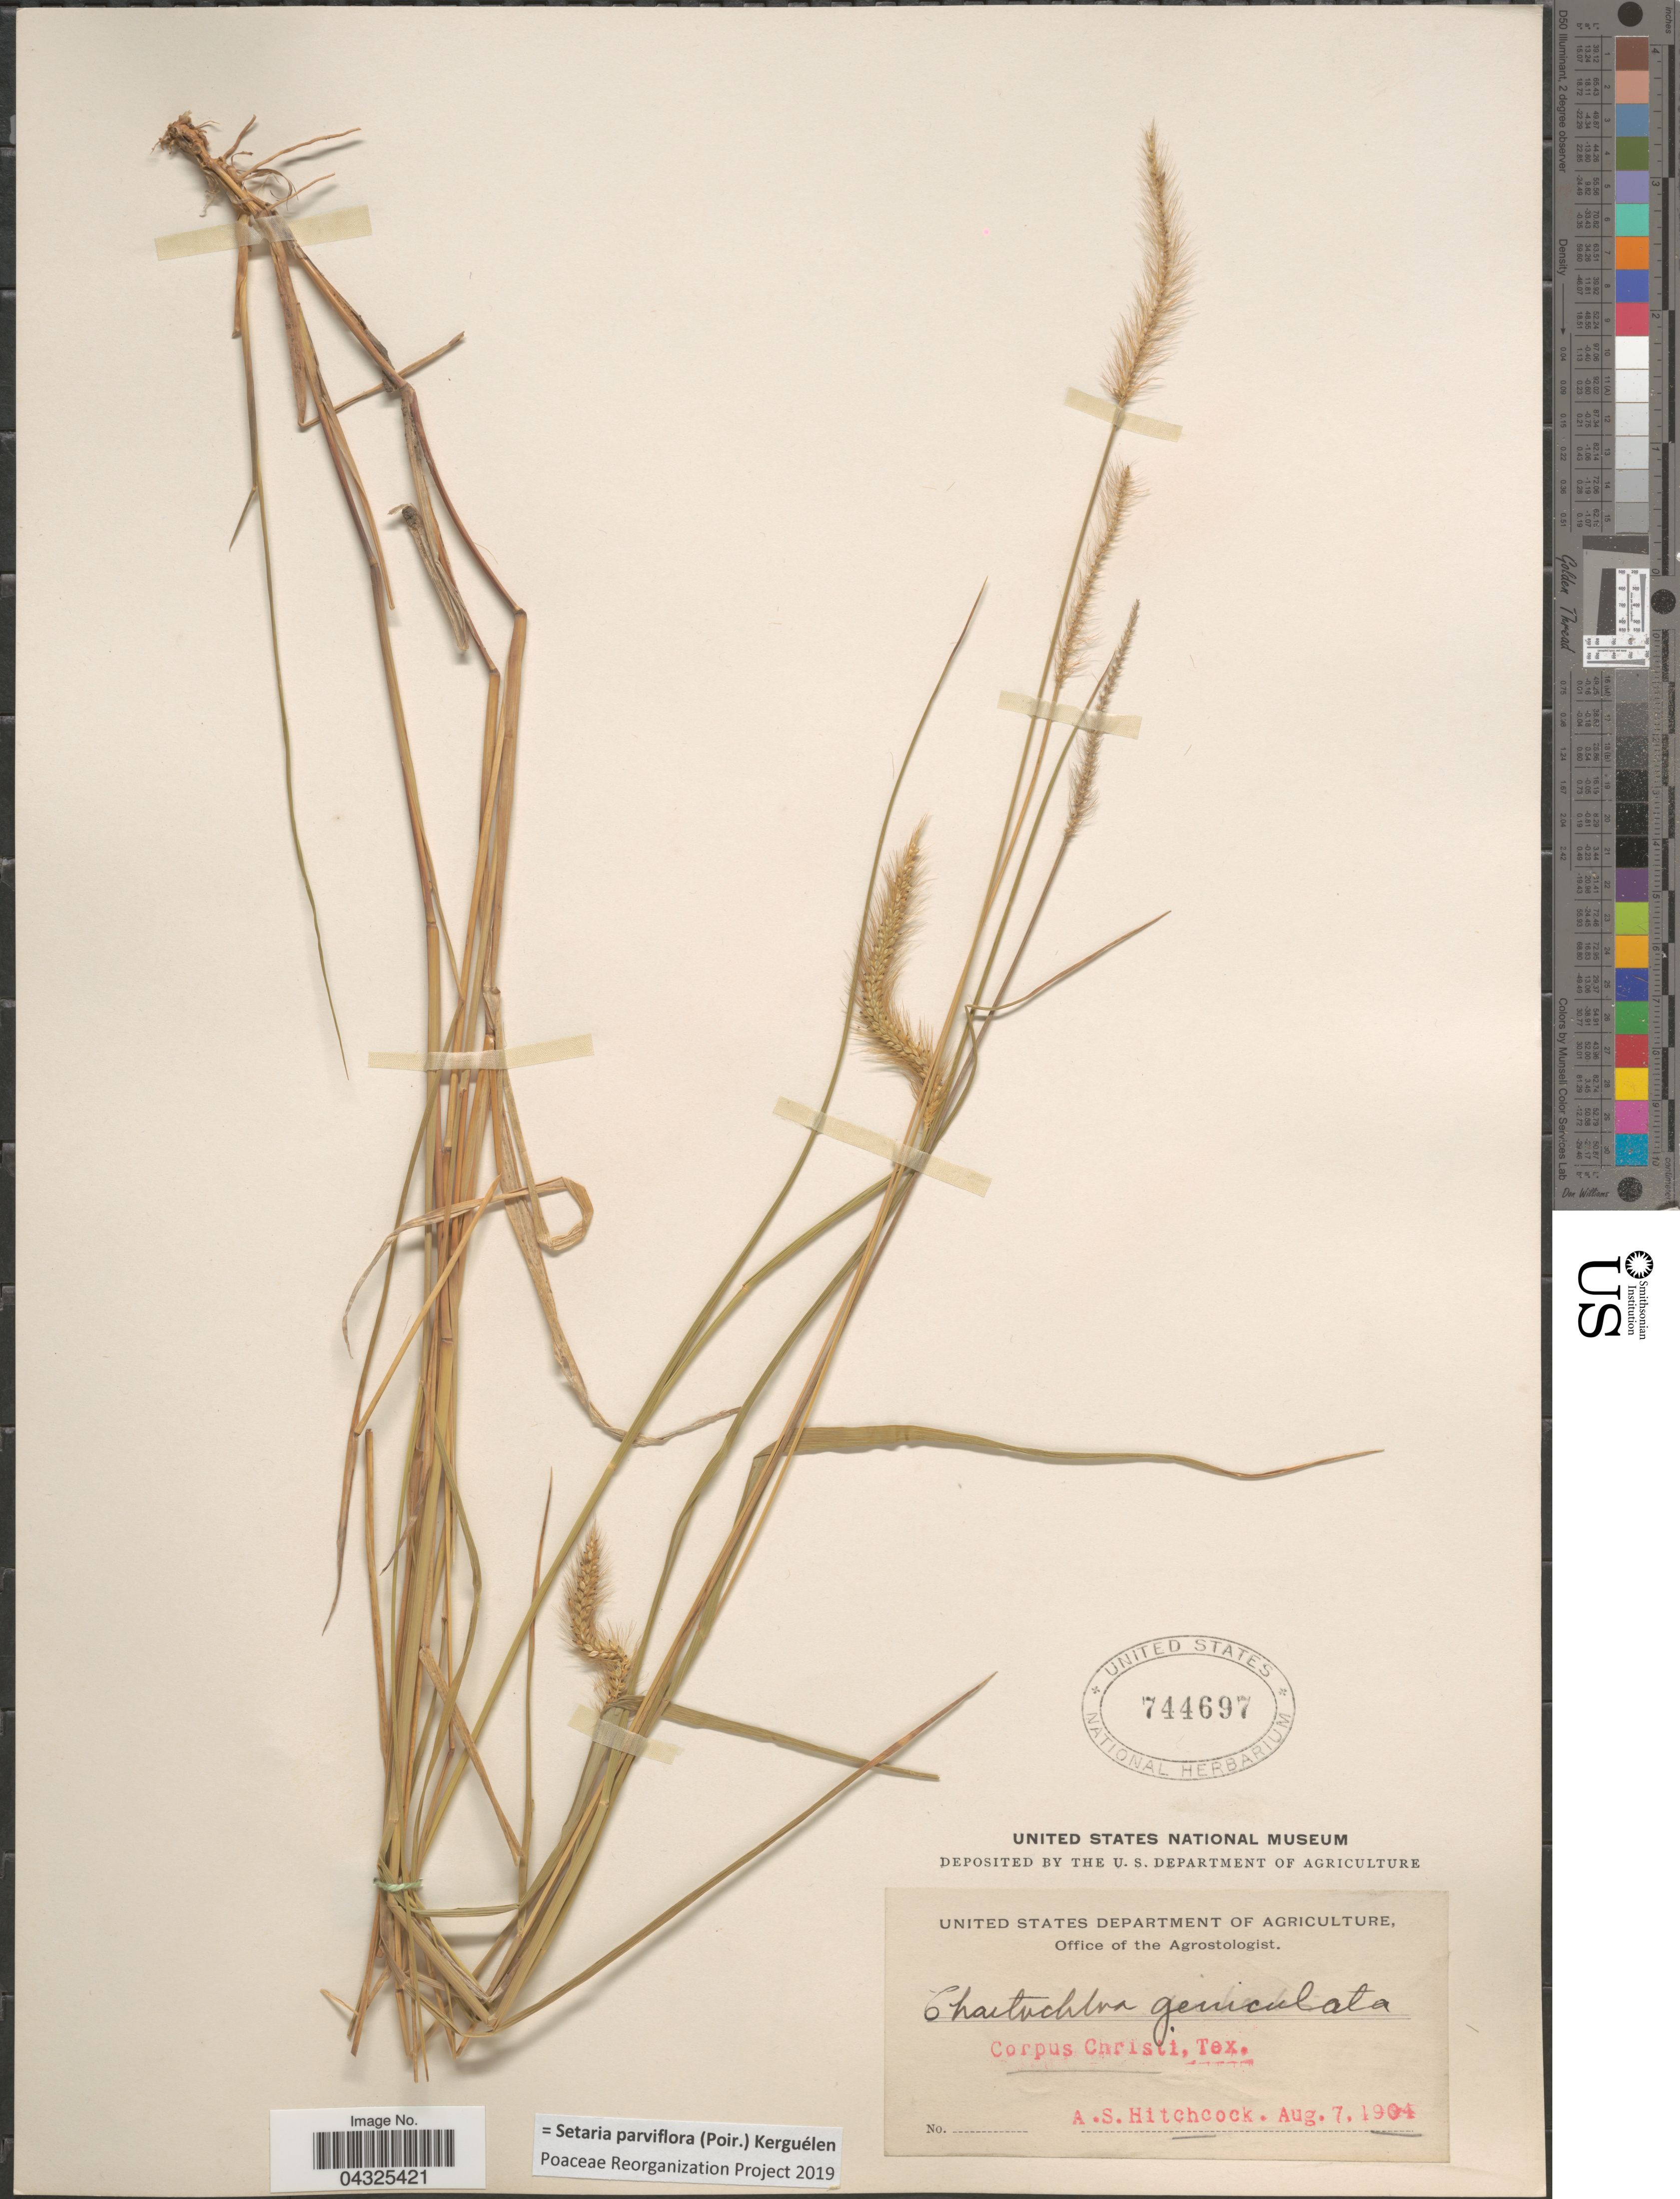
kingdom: Plantae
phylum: Tracheophyta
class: Liliopsida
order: Poales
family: Poaceae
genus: Setaria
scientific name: Setaria parviflora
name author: (Poir.) Kerguélen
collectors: A. S. Hitchcock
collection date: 1904-08-07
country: United States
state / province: Texas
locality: Corpus Christi.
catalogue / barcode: US 744697